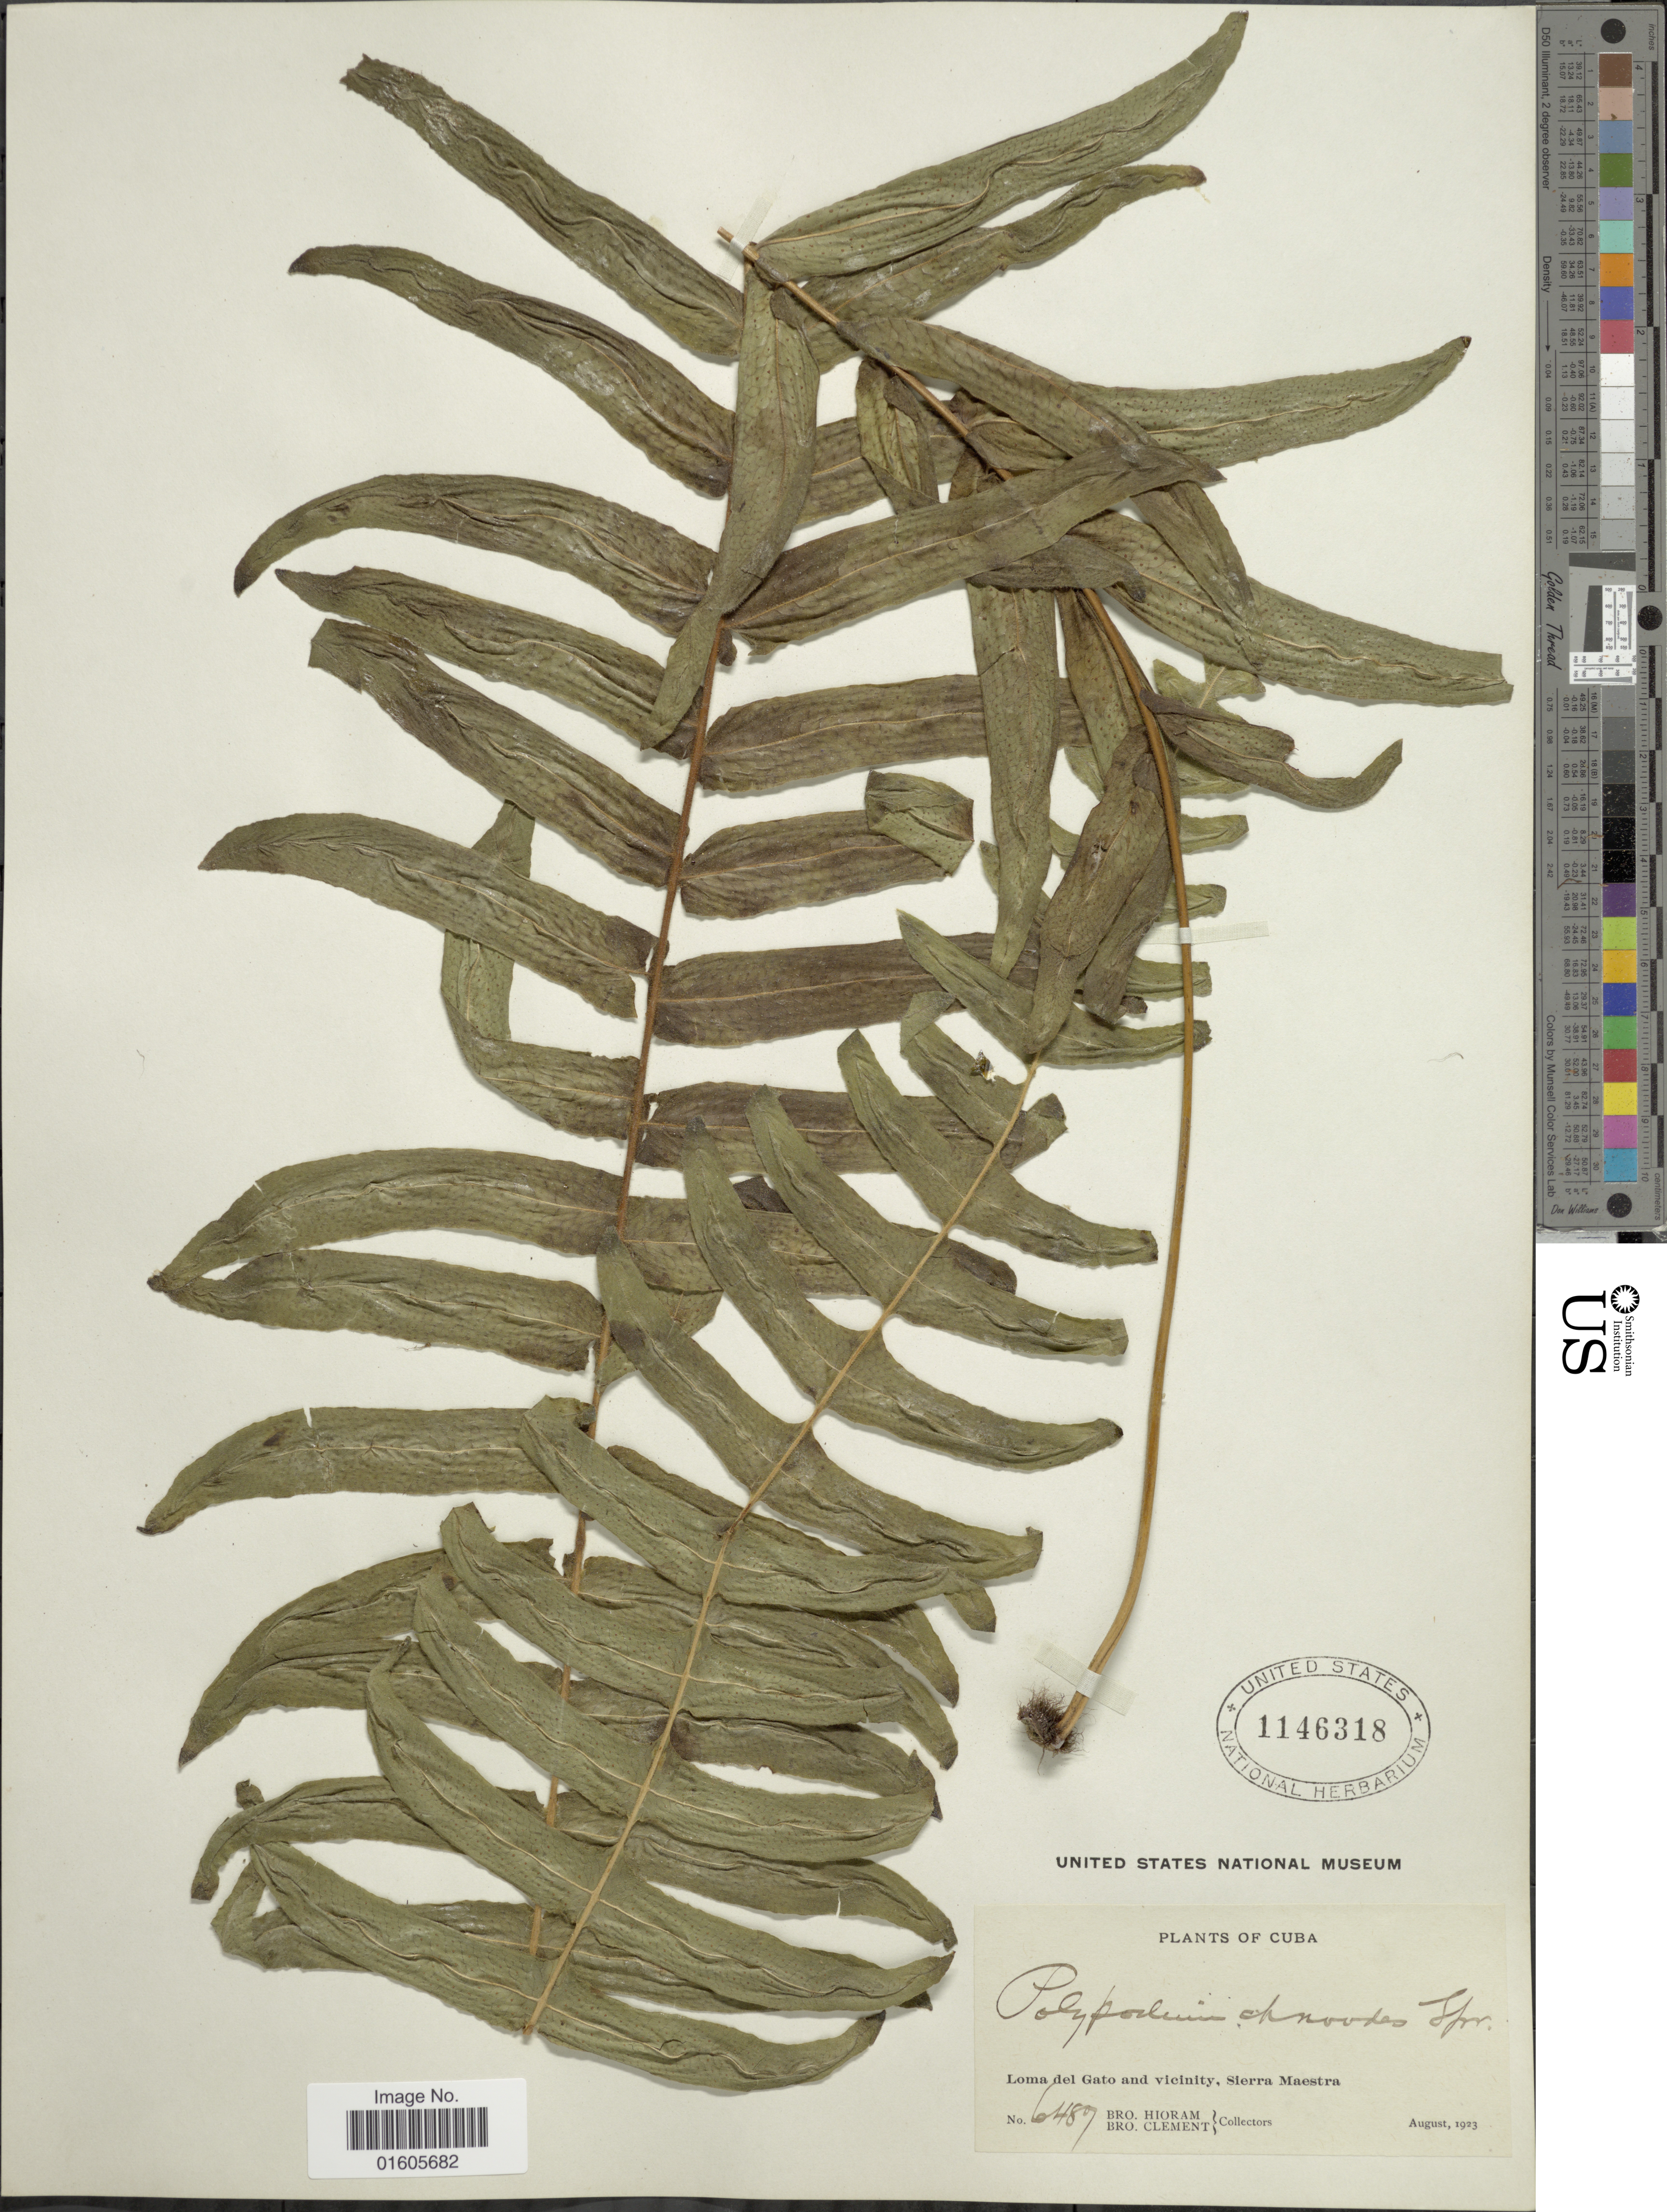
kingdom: Plantae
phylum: Tracheophyta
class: Polypodiopsida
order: Polypodiales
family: Polypodiaceae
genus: Serpocaulon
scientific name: Serpocaulon dissimile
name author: (L.) A.R. Sm.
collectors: Bro. Hioram & B. Clement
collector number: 6487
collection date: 1923-08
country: Cuba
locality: Loma del Gato and vicinity, Sierra Maestra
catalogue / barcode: US 1146318